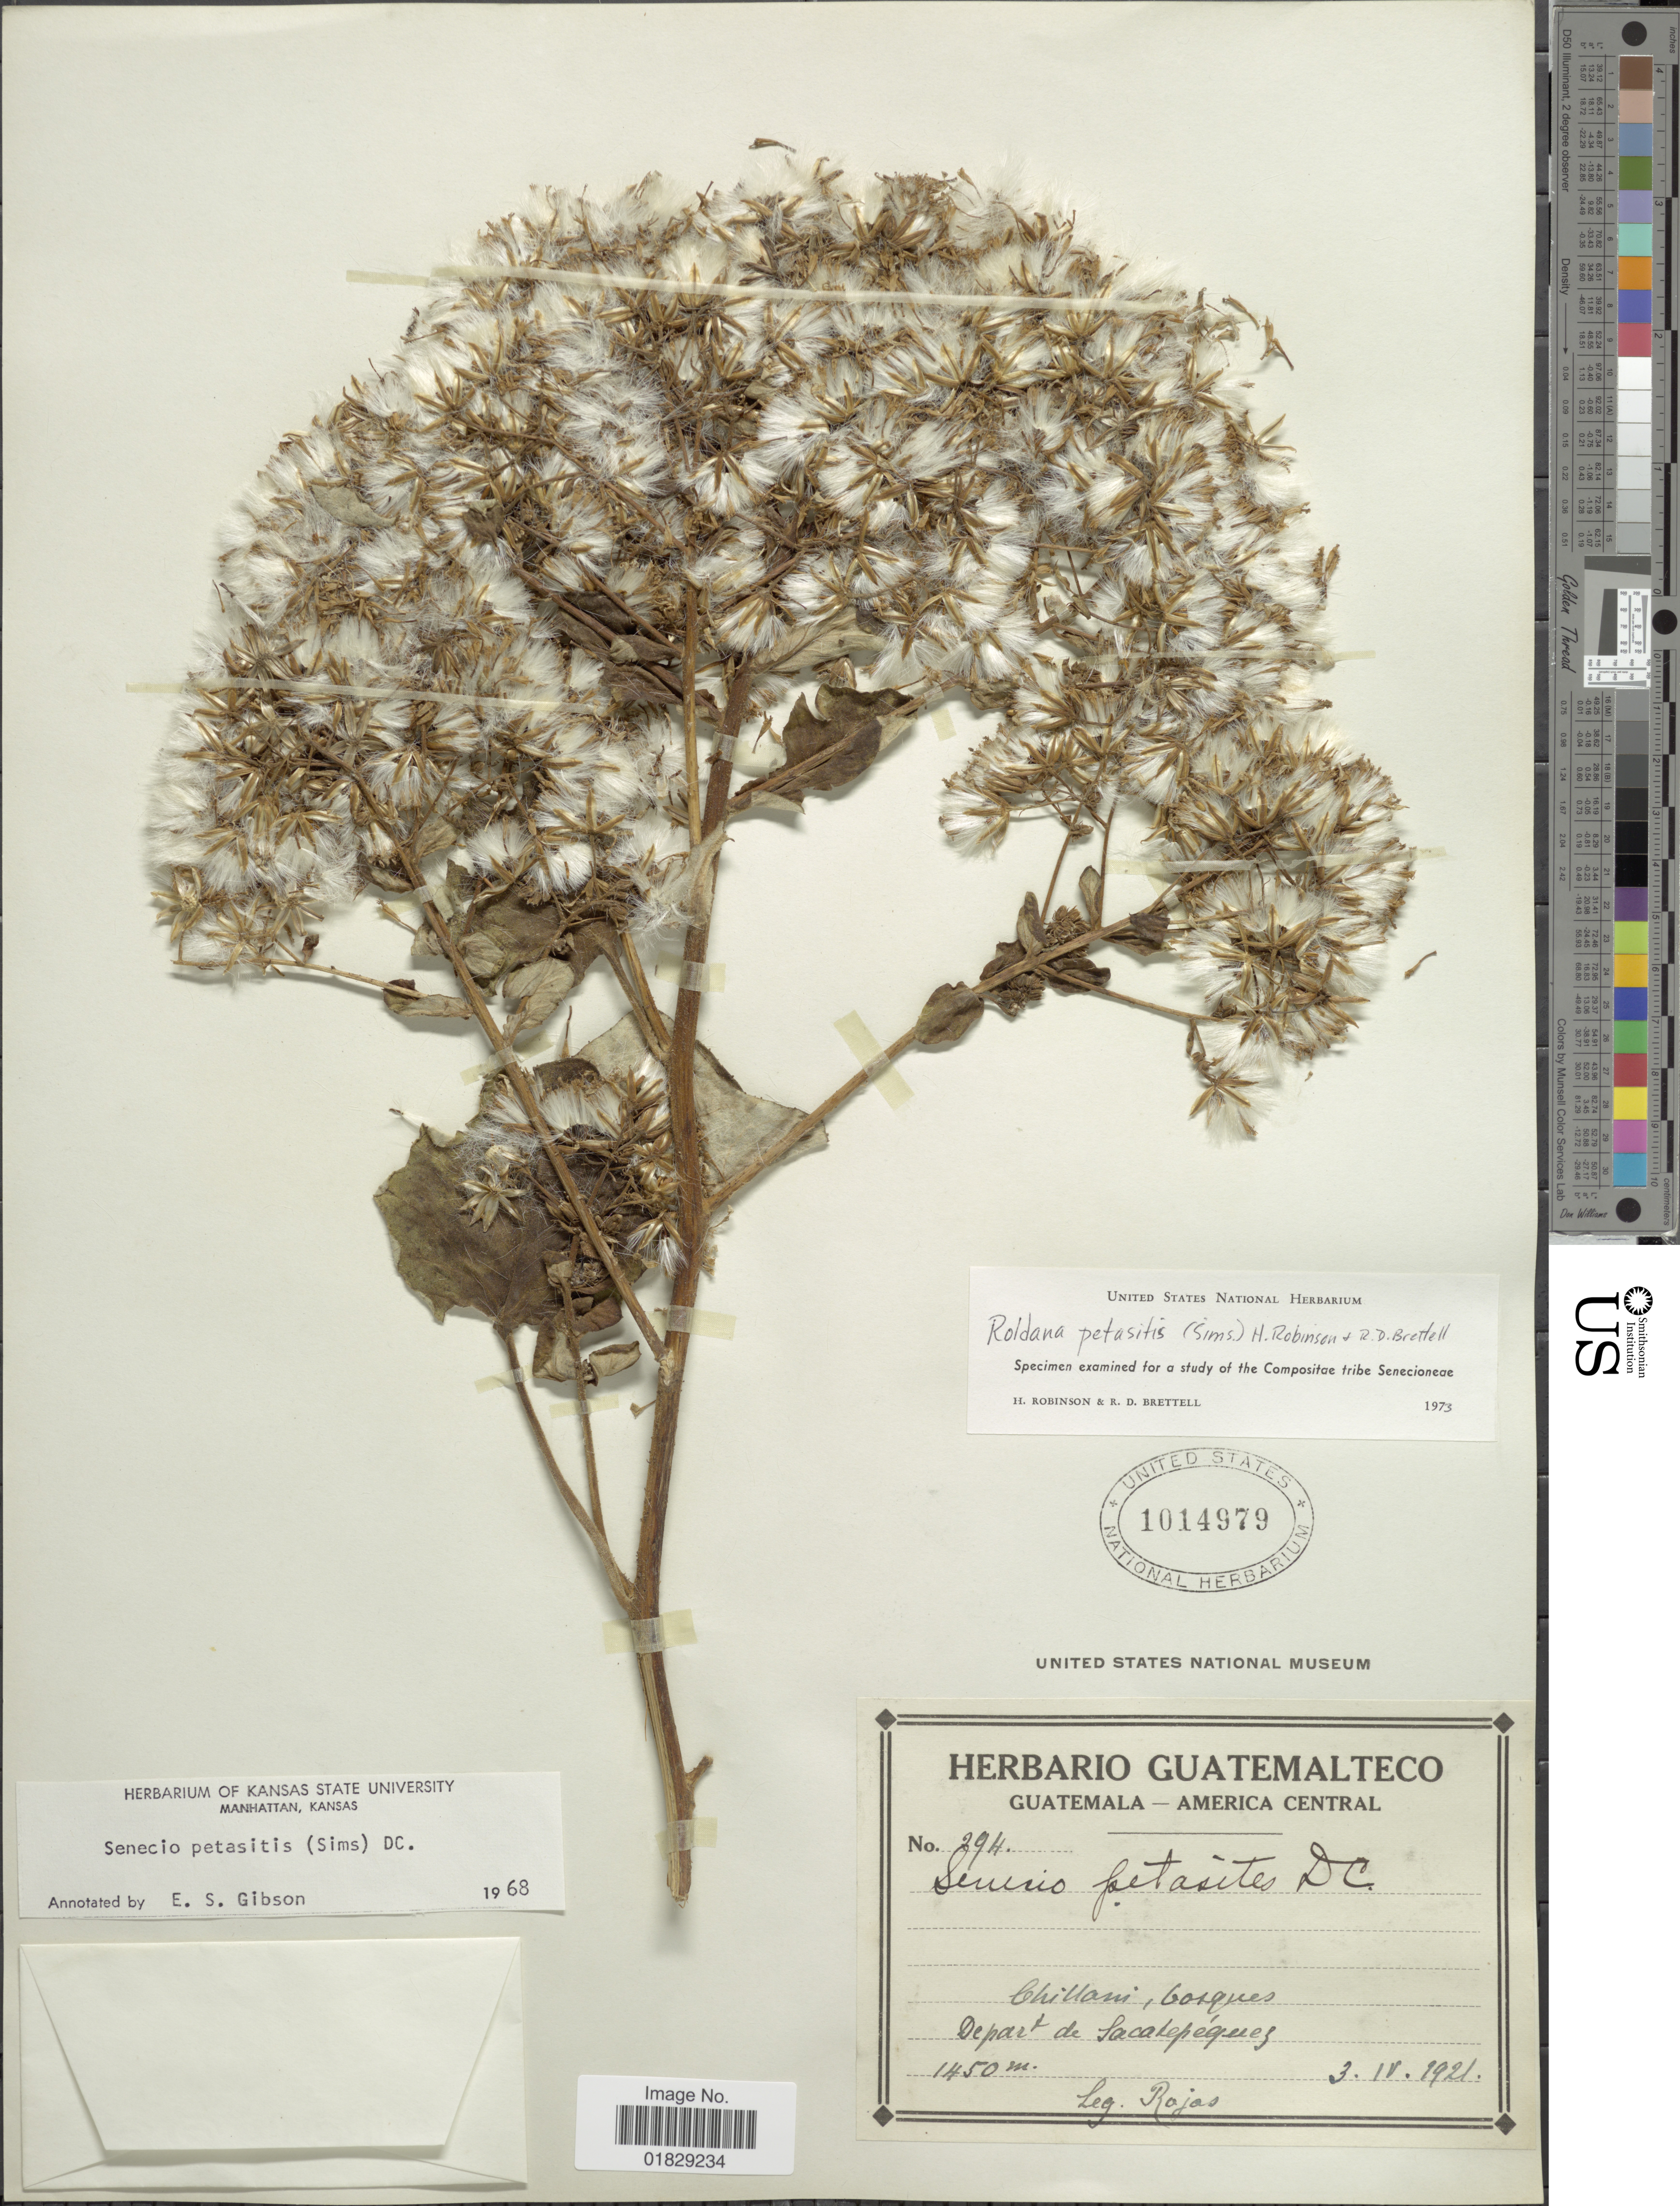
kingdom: Plantae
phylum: Tracheophyta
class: Magnoliopsida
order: Asterales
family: Asteraceae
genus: Roldana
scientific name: Roldana petasitis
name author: (Sims) H. Rob. & Brettell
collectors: Rojas, --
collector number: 294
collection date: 1921-04-03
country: Guatemala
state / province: Sacatepéquez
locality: Chillani, bosques, Depart de Sacatepéquez.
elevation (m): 1450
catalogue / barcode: US 1014979